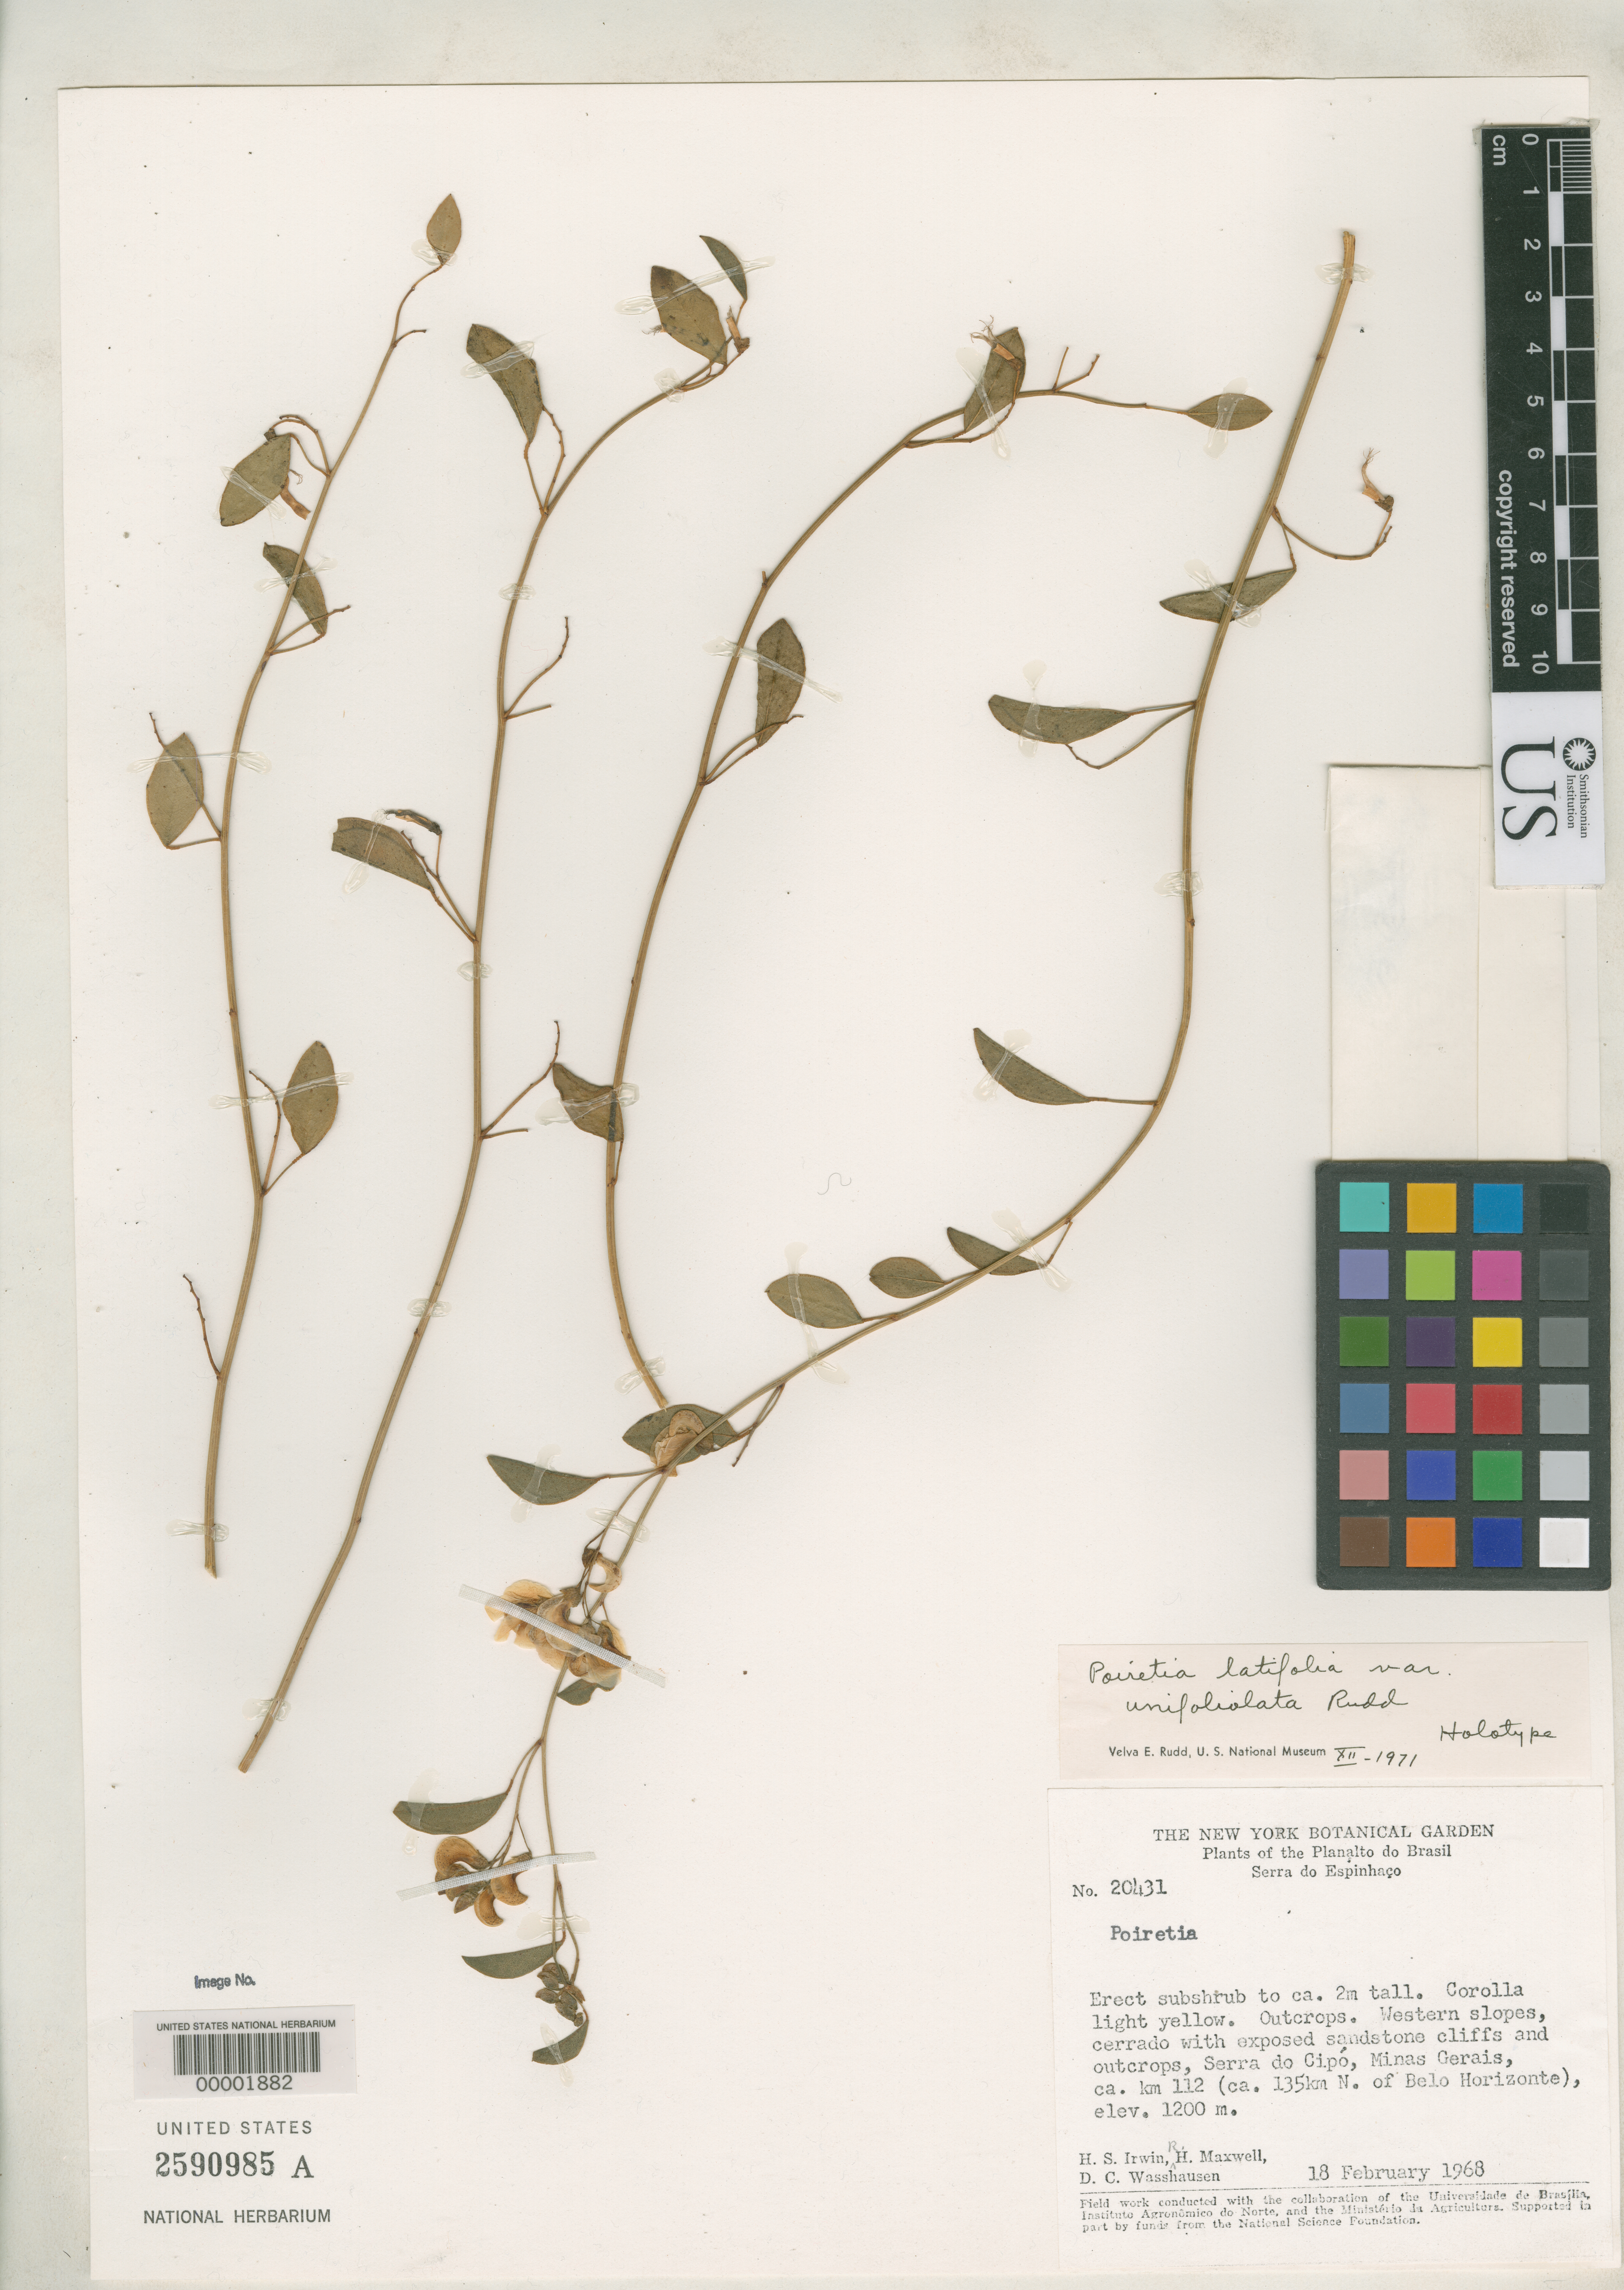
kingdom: Plantae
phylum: Tracheophyta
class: Magnoliopsida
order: Fabales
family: Fabaceae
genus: Poiretia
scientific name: Poiretia latifolia var. unifoliolata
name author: Rudd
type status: Holotype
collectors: H. Irwin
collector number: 20431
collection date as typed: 18 Feb 1968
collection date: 1968-02-18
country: Brazil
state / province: Minas Gerais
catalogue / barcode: US 2590985A